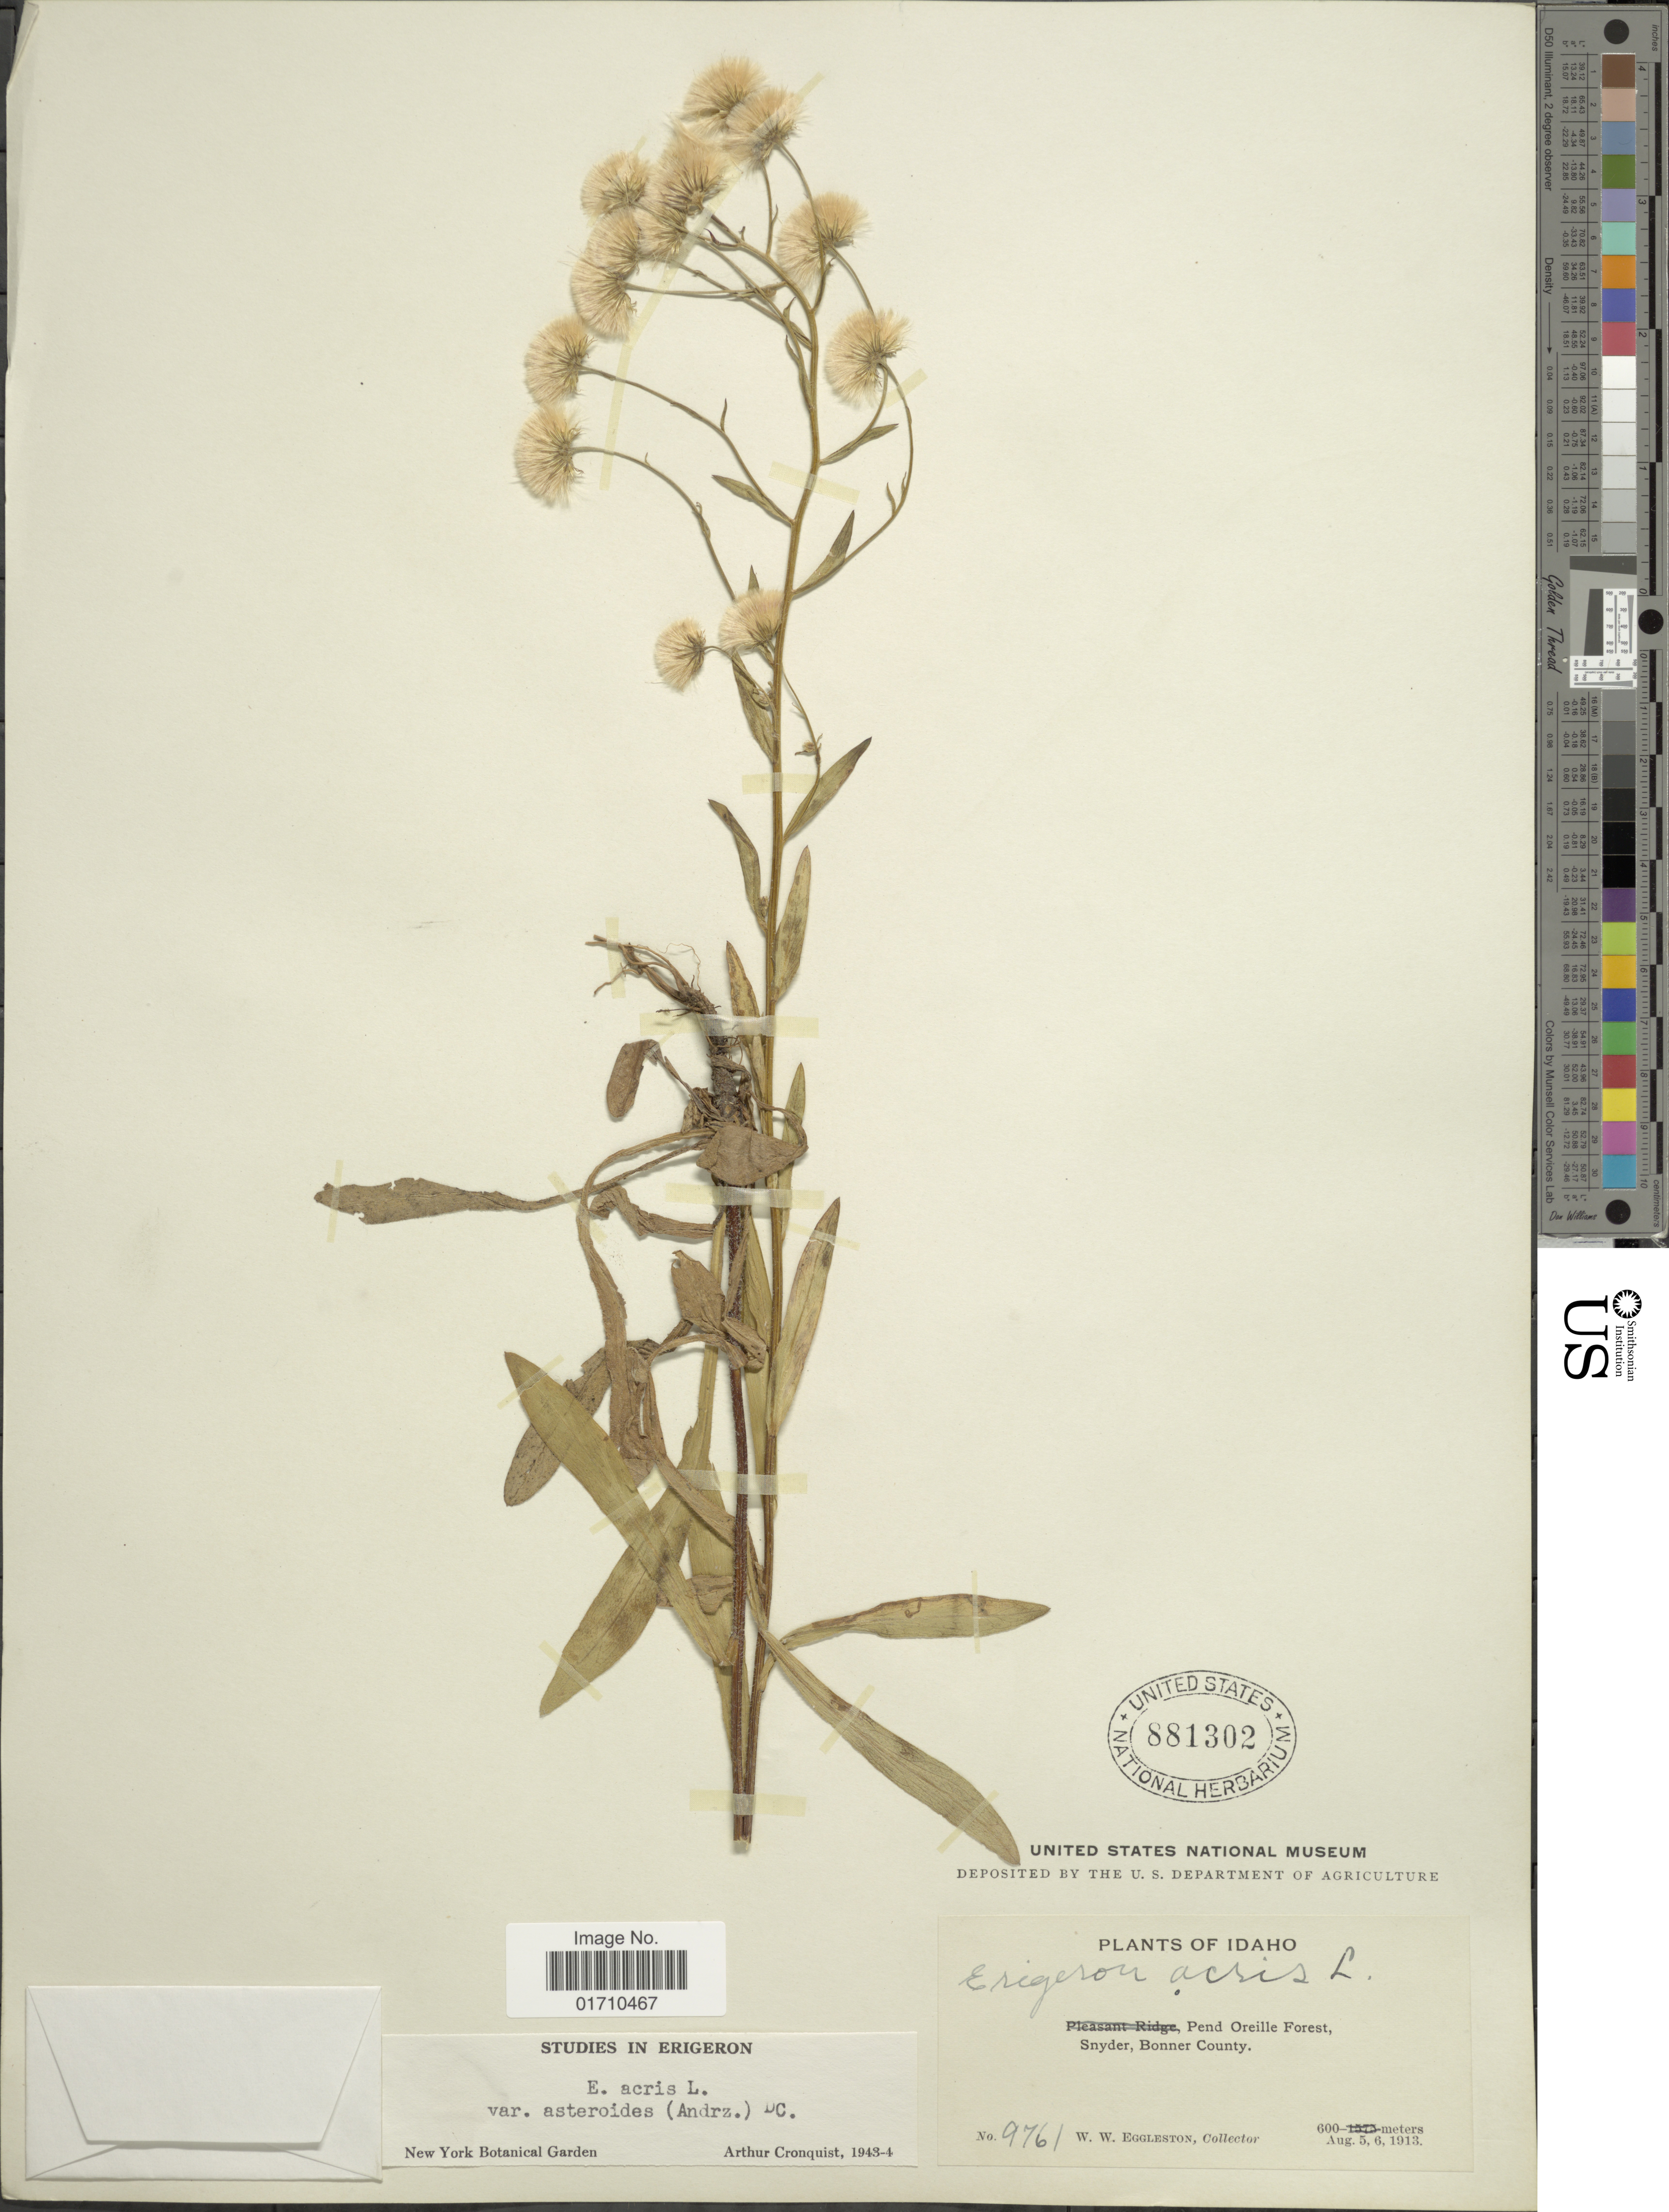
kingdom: Plantae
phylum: Tracheophyta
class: Magnoliopsida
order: Asterales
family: Asteraceae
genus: Erigeron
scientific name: Erigeron acris var. asteroides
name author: (Andrz.) DC.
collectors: W. W. Eggleston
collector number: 9761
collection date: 1913-08-05/1913-08-06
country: United States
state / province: Idaho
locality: Pend Oreille Forest, Snyder, Bonner County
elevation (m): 600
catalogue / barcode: US 881302